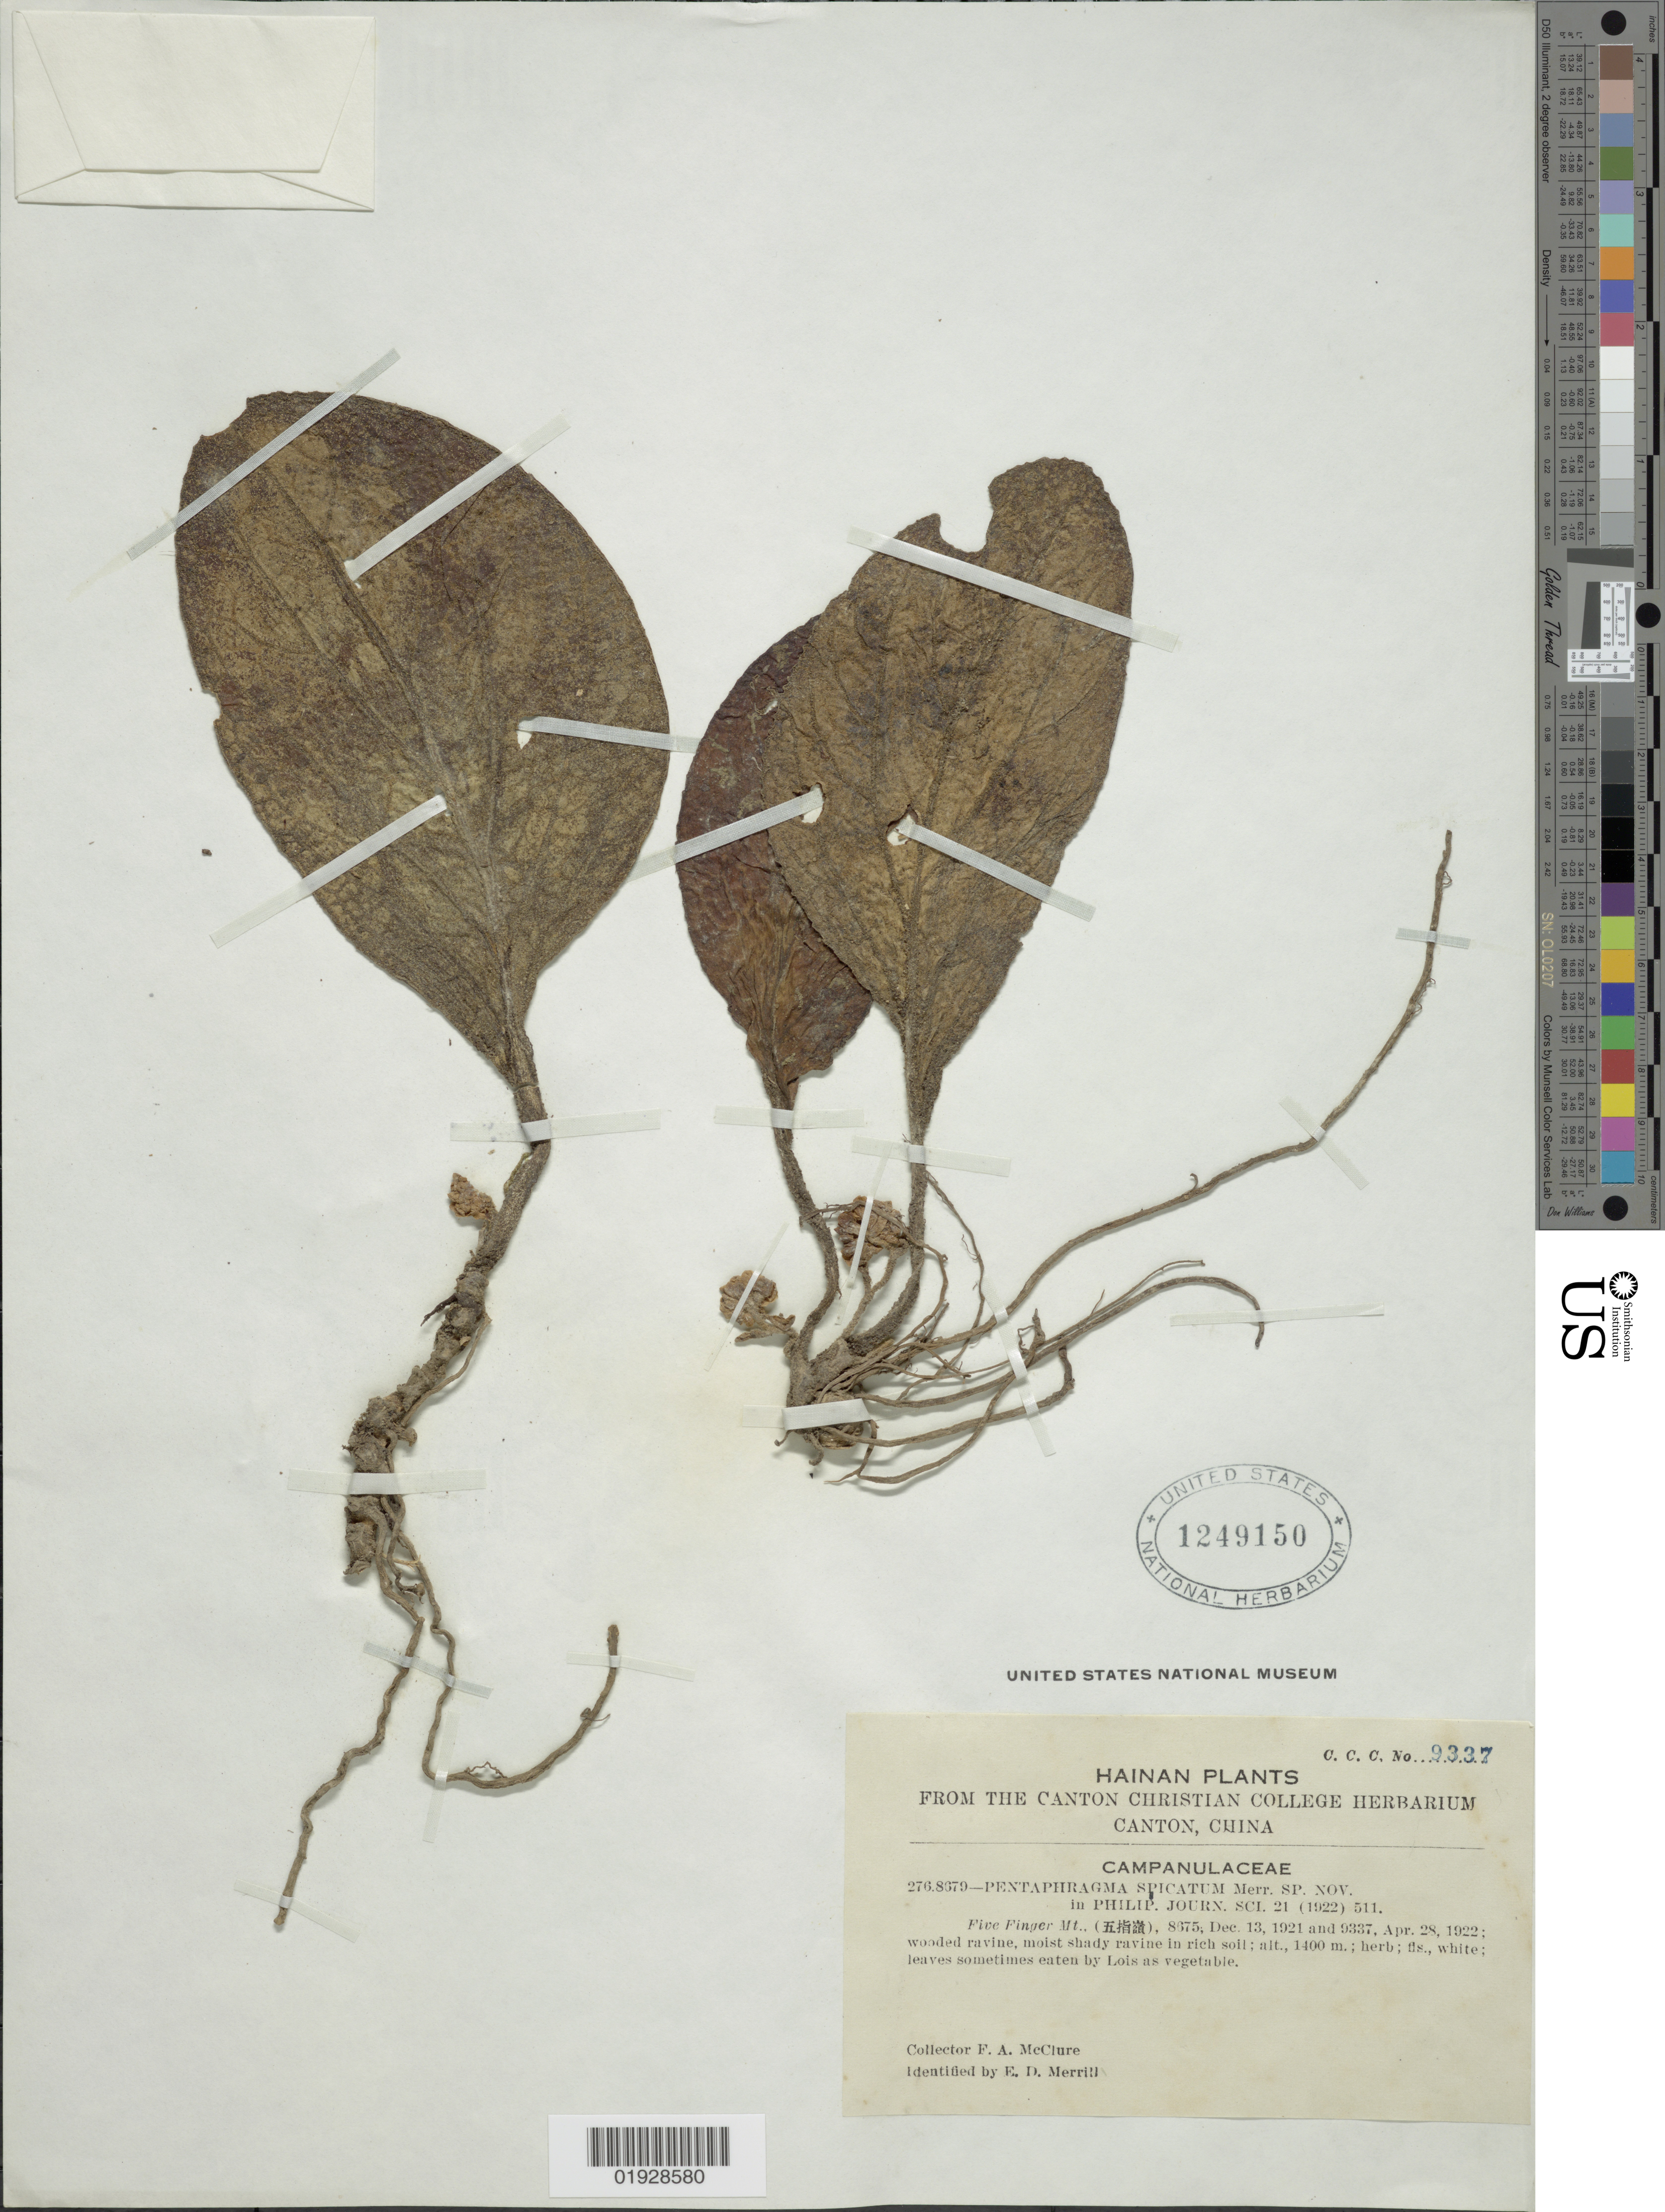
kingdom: Plantae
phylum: Tracheophyta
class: Magnoliopsida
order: Asterales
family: Pentaphragmataceae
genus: Pentaphragma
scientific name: Pentaphragma spicatum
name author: Merr.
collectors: F. A. McClure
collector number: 9337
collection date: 1922-04-28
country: China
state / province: Hainan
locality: Five Finger Mt.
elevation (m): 1400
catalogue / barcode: US 1249150